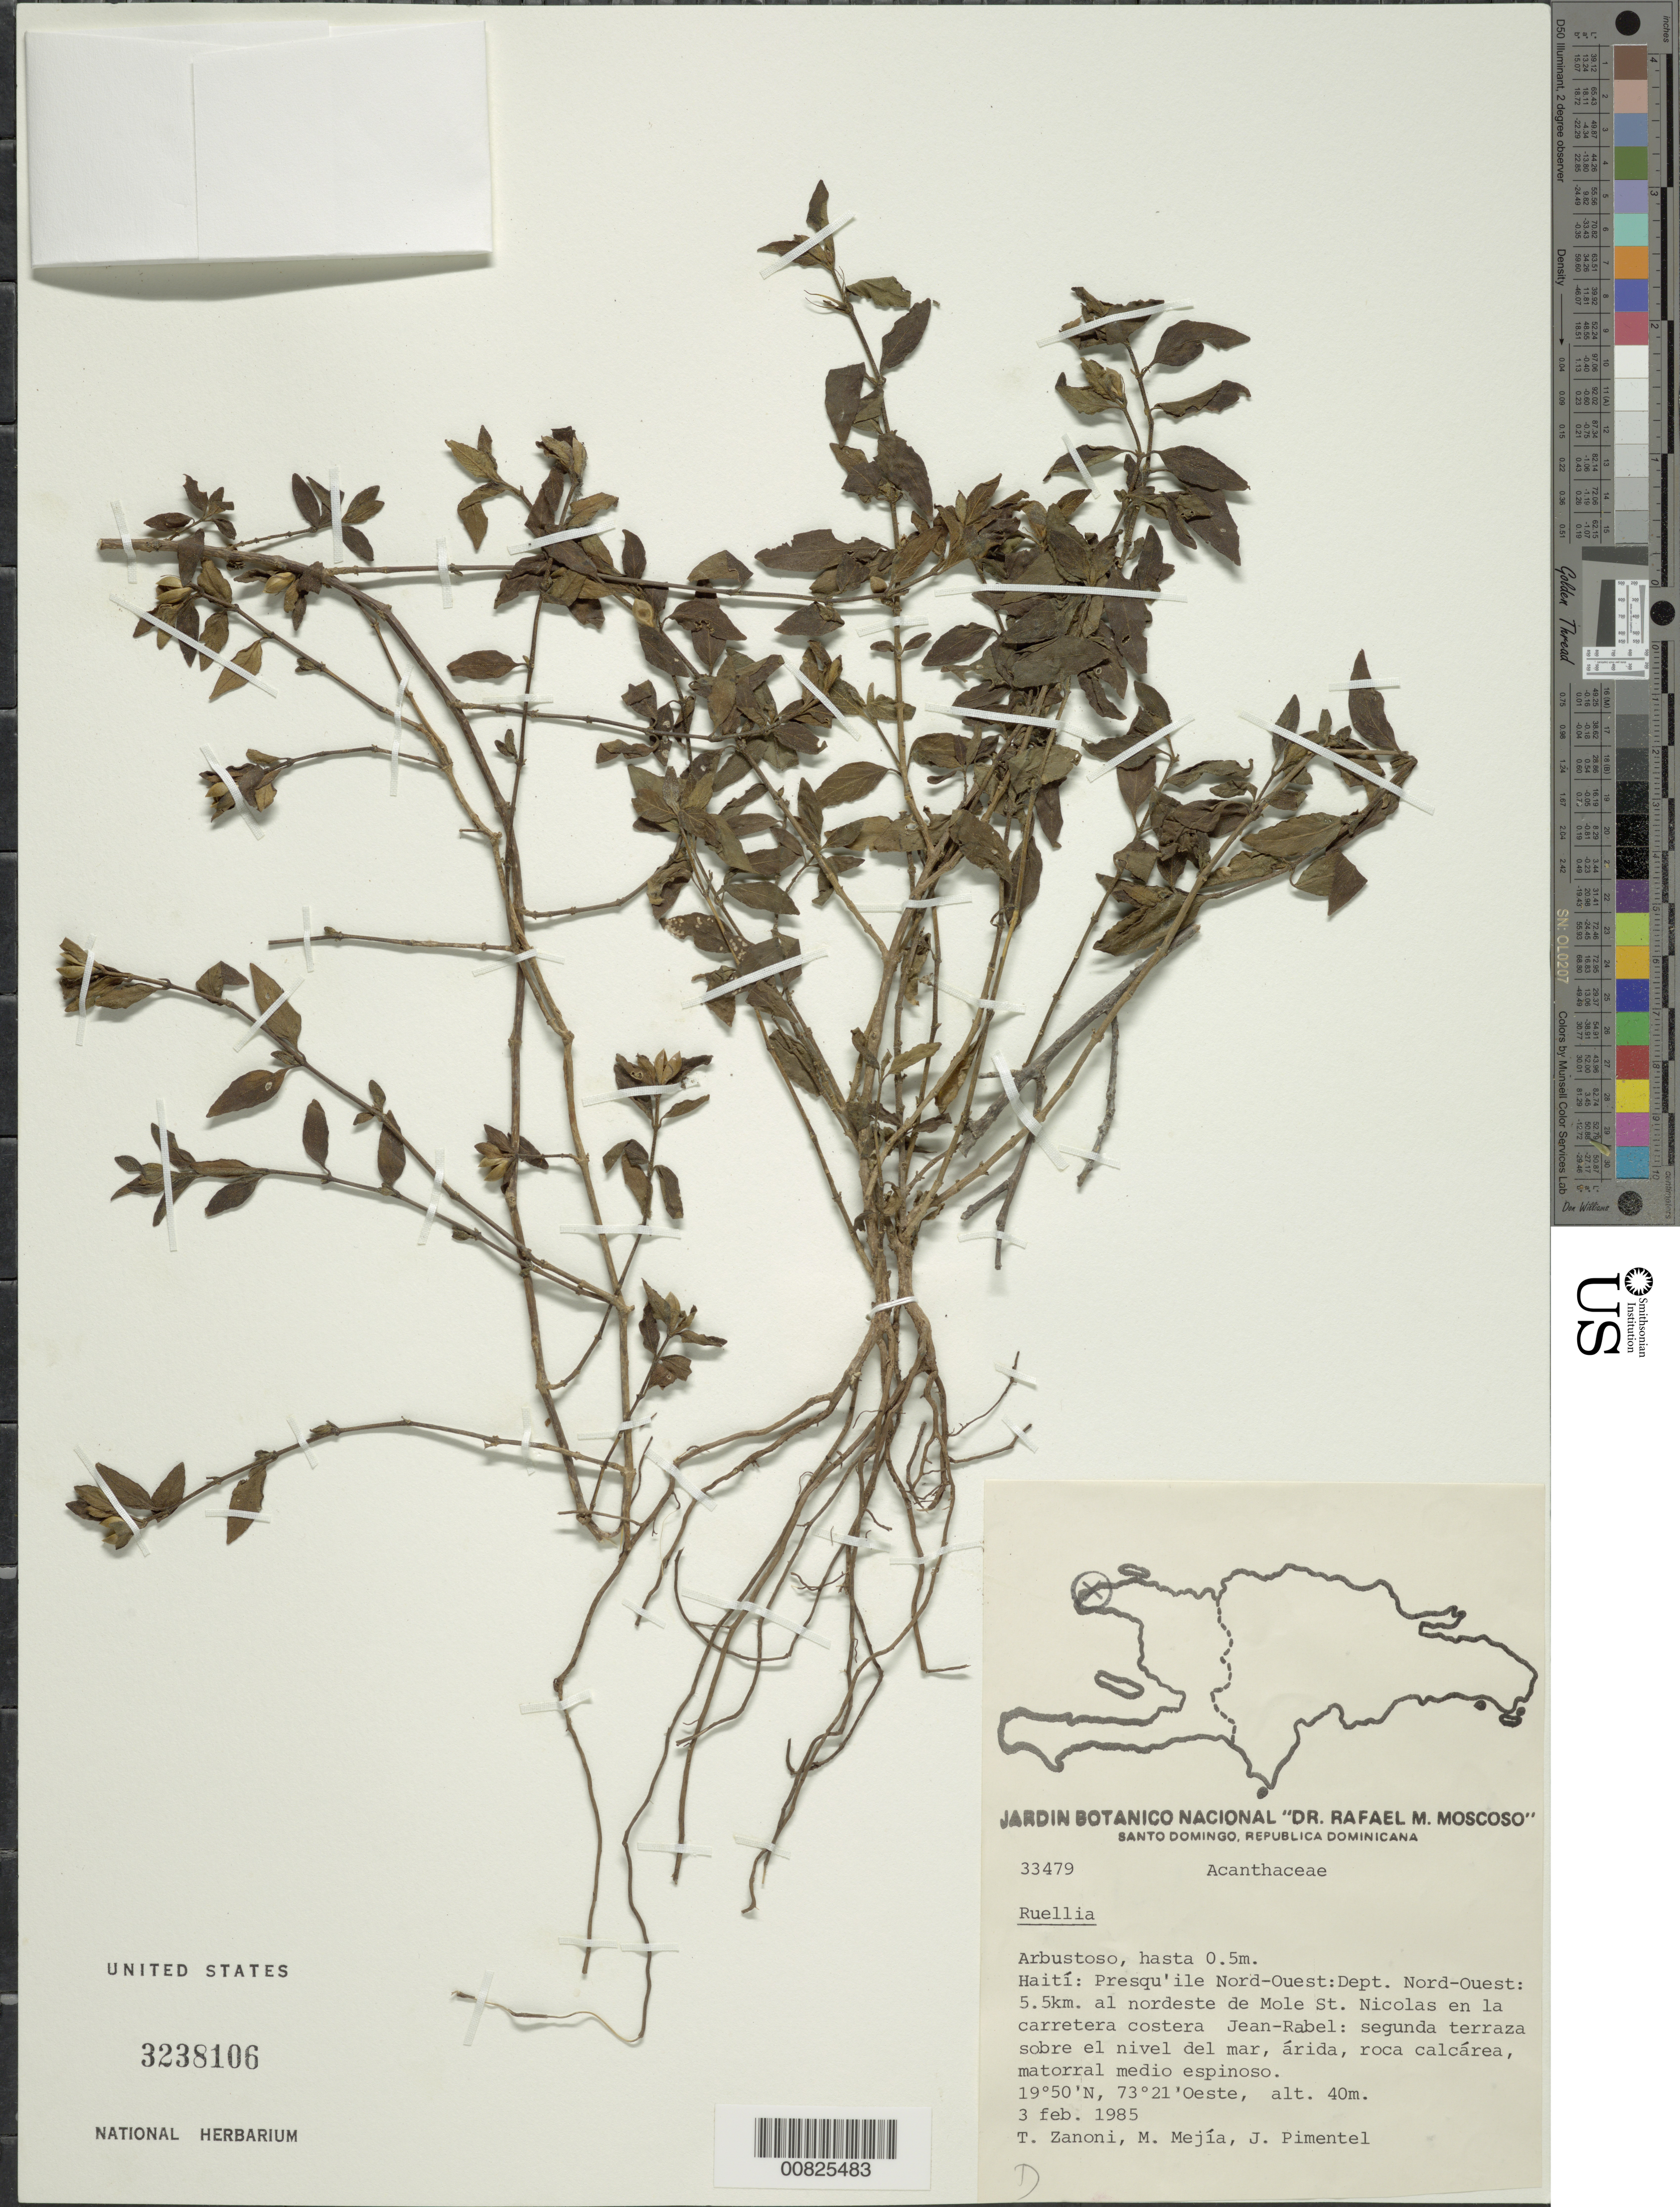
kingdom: Plantae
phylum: Tracheophyta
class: Magnoliopsida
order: Lamiales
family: Acanthaceae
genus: Ruellia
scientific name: Ruellia lepidota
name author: Urb.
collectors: T. A. Zanoni, M. Mejia & J. Pimentel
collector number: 33479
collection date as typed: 03 Feb 1985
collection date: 1985-02-03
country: Haiti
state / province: Nord-Ouest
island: Hispaniola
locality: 5.5 km al nordeste de Mole St. Nicolas en la Carretera costarea Jean-Rabel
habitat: Segunda terraza sobre el nivel del mar, árida, roca calcárea, matorral medio espinoso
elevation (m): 40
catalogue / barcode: US 3238106